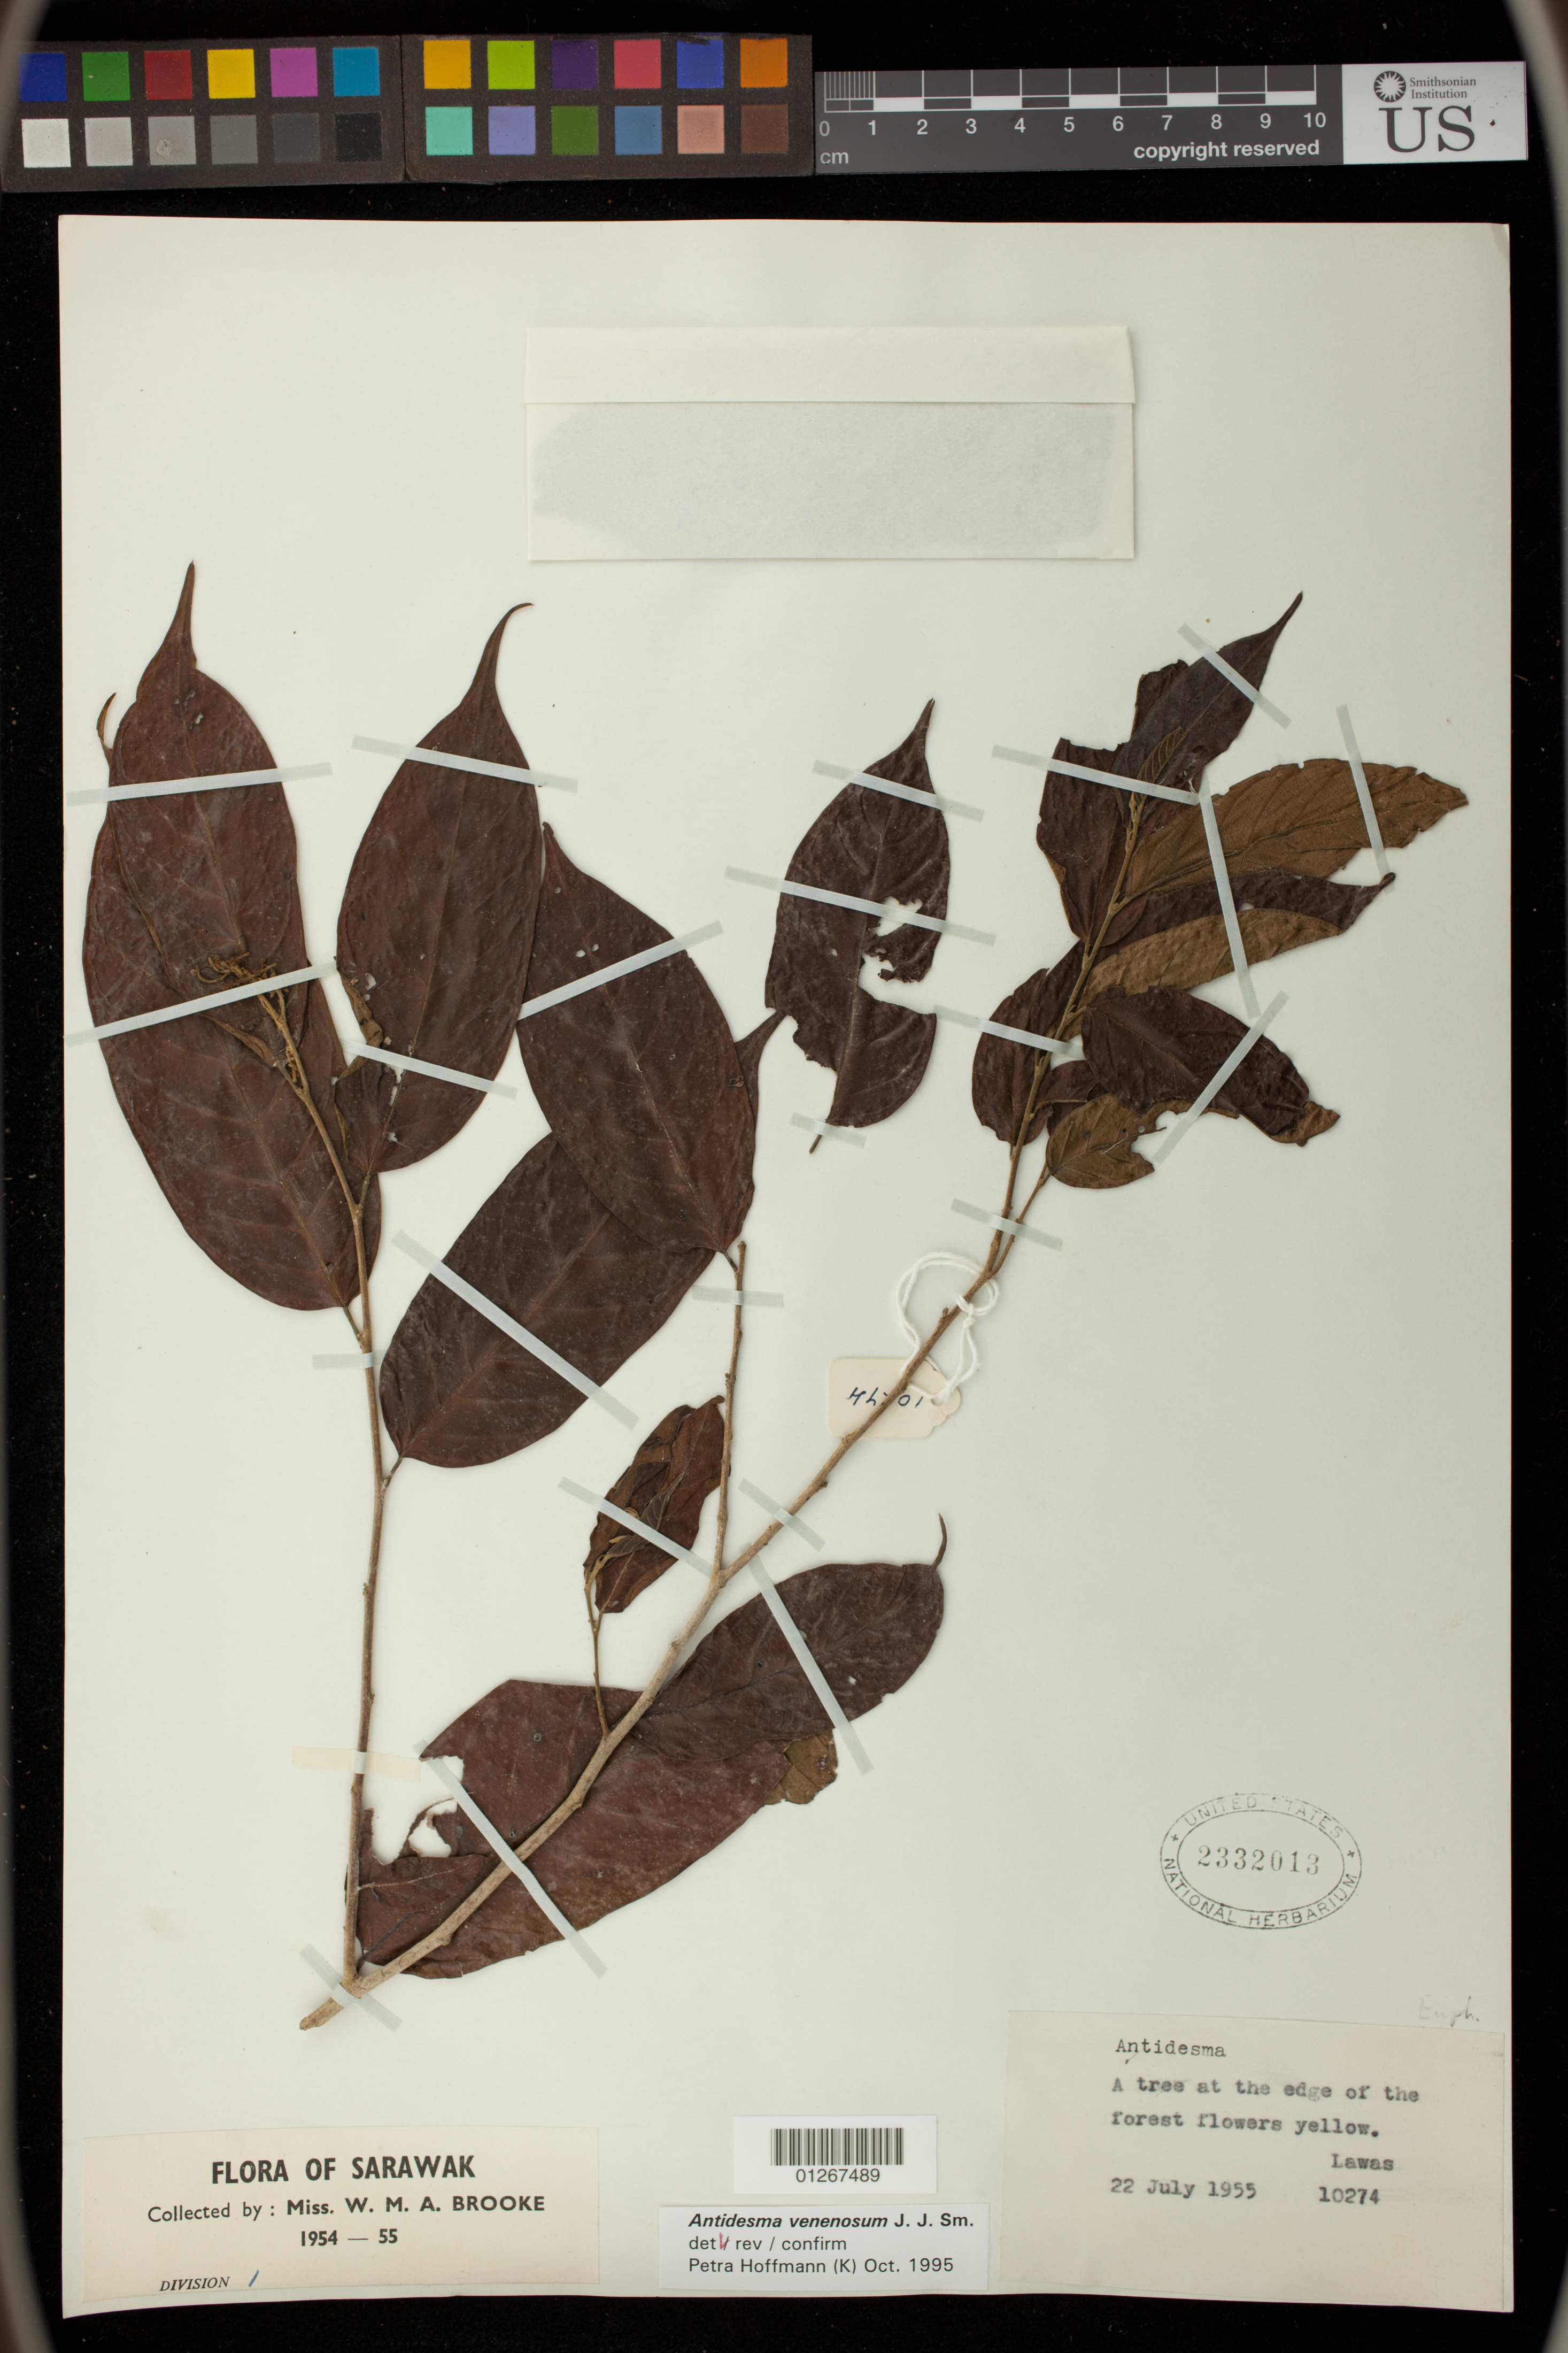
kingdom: Plantae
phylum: Tracheophyta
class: Magnoliopsida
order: Malpighiales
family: Phyllanthaceae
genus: Antidesma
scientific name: Antidesma venosum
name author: E. Mey. ex Tul.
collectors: W. Brooke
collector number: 10274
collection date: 1955-07-22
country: Malaysia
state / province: Sarawak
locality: Lawas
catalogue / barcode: US 2332013